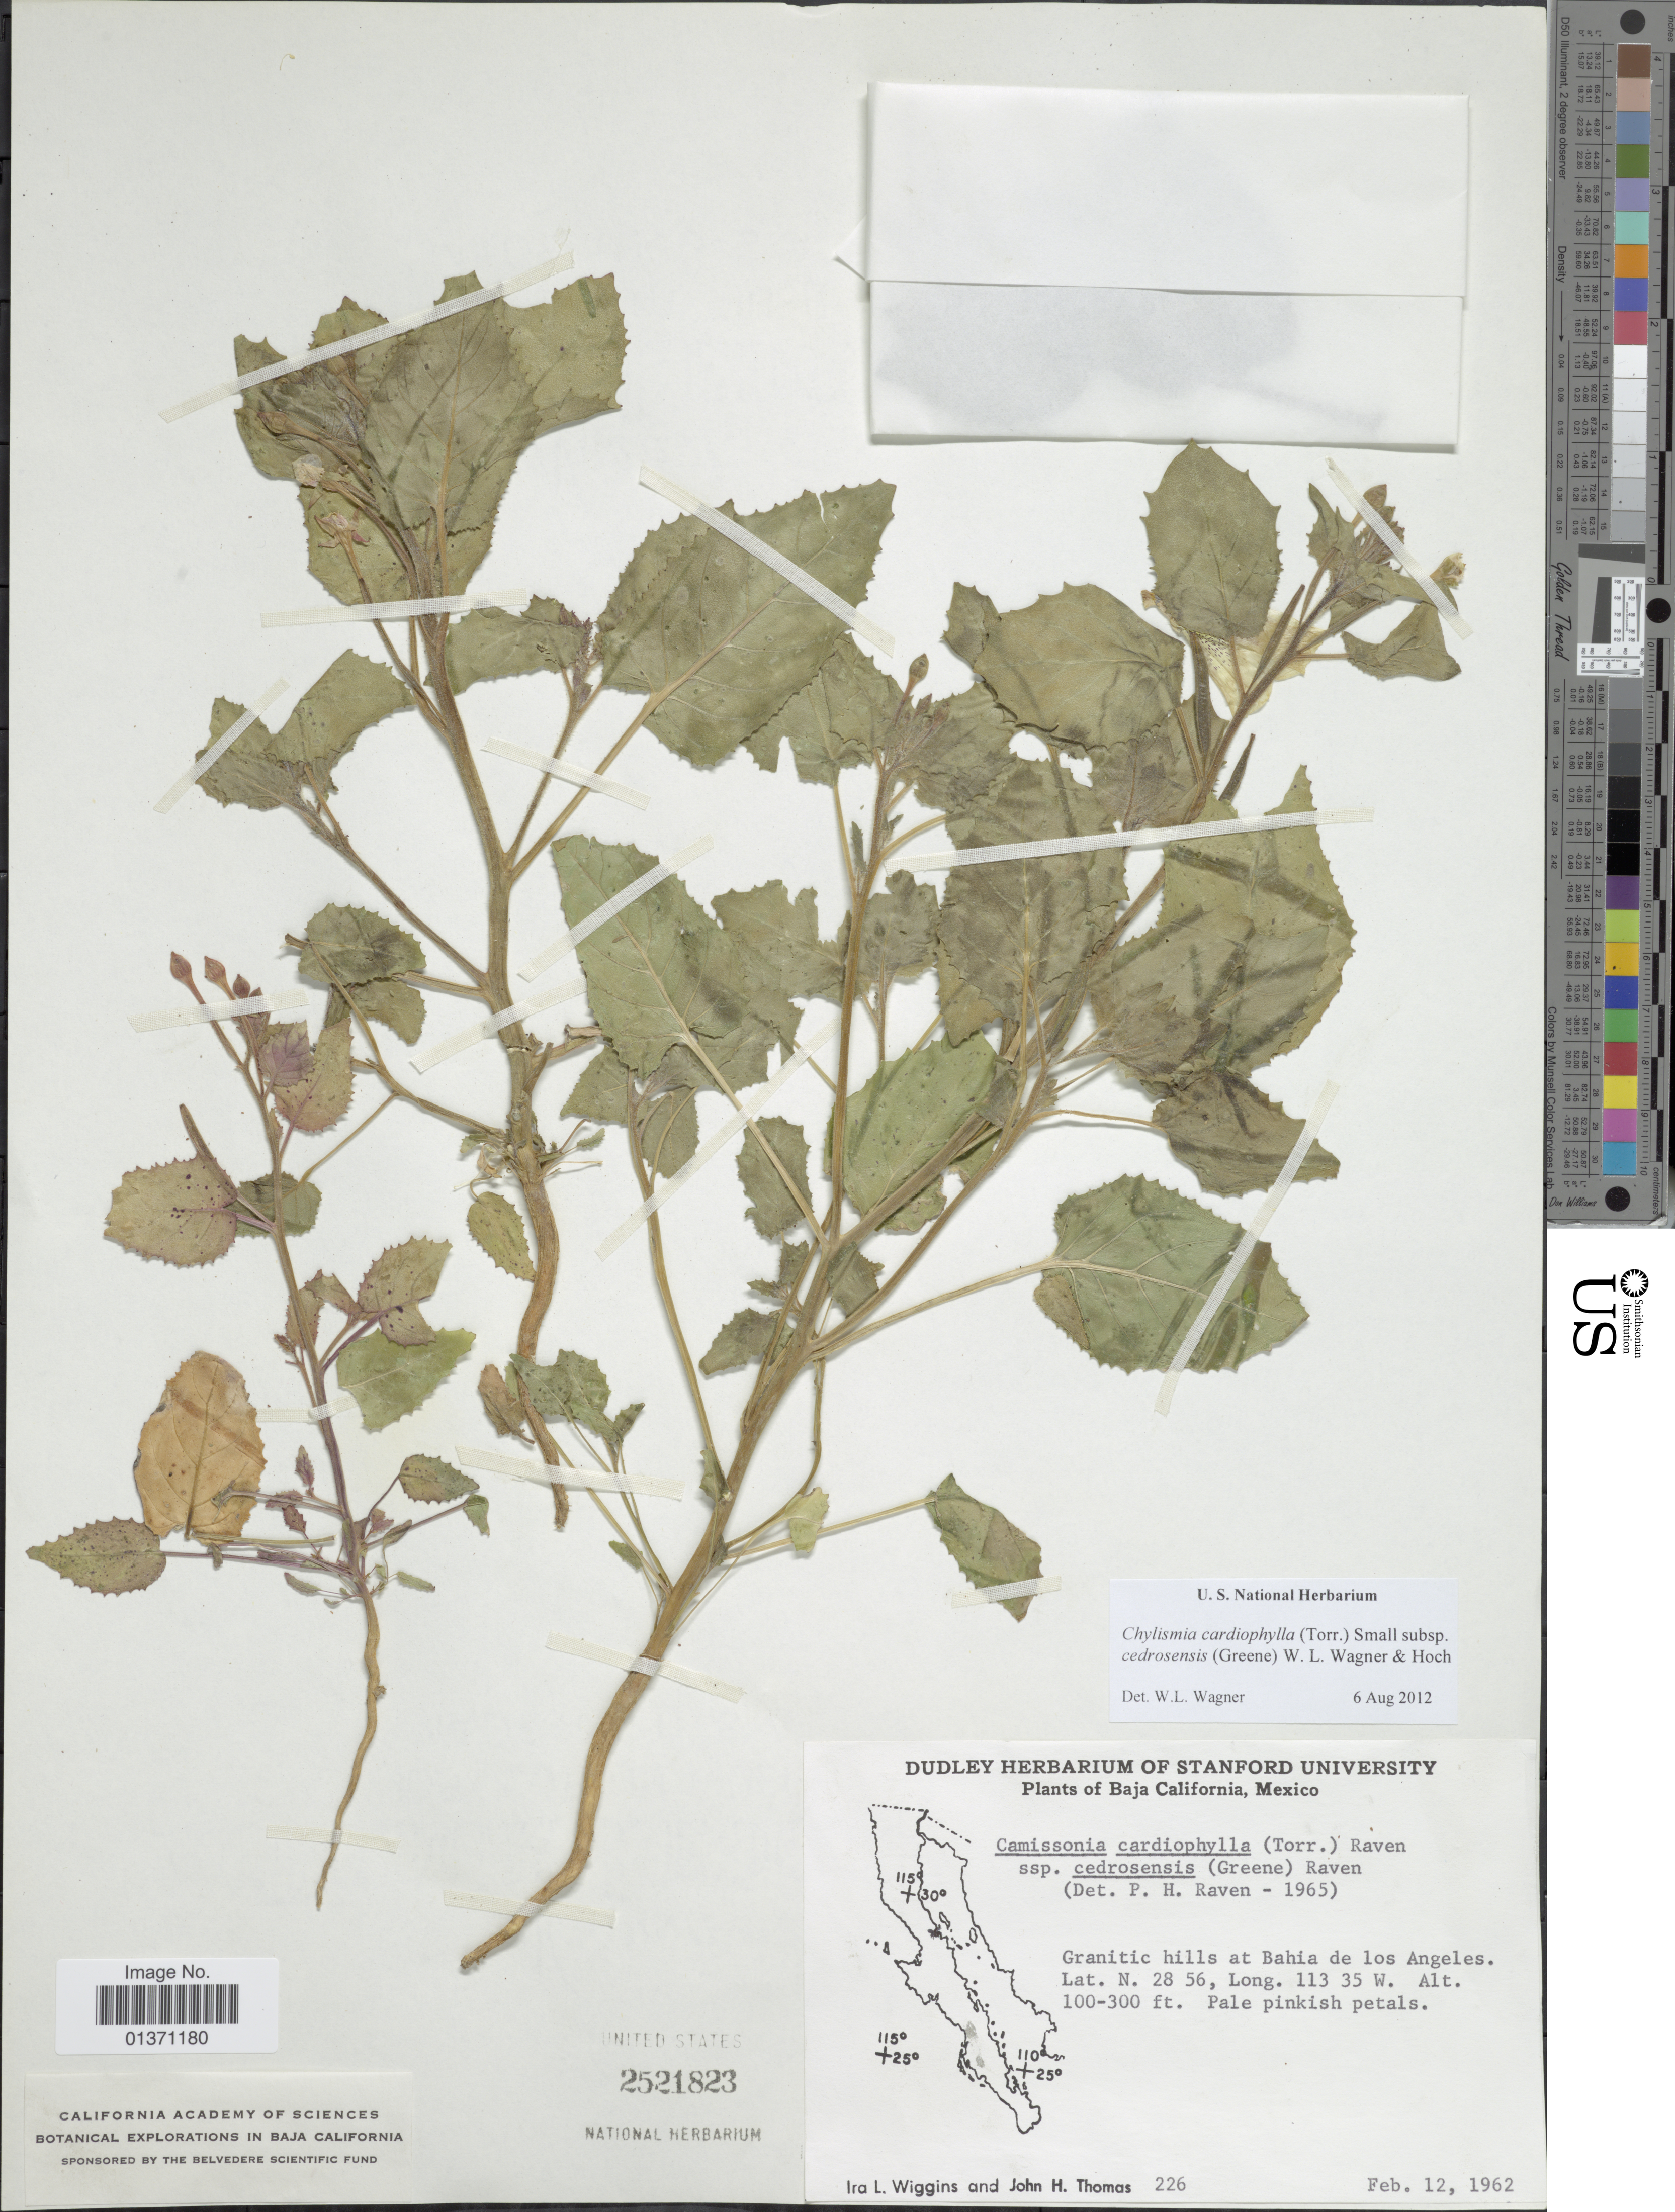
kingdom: Plantae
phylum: Tracheophyta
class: Magnoliopsida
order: Myrtales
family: Onagraceae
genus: Chylismia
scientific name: Chylismia cardiophylla subsp. cedrosensis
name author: (Greene) W.L. Wagner & Hoch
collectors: I. L. Wiggins & J. H. Thomas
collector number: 226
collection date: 1962-02-12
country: Mexico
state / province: Baja California Norte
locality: Granitic hills at Bahia de los Angeles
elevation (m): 30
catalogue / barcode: US 2521823